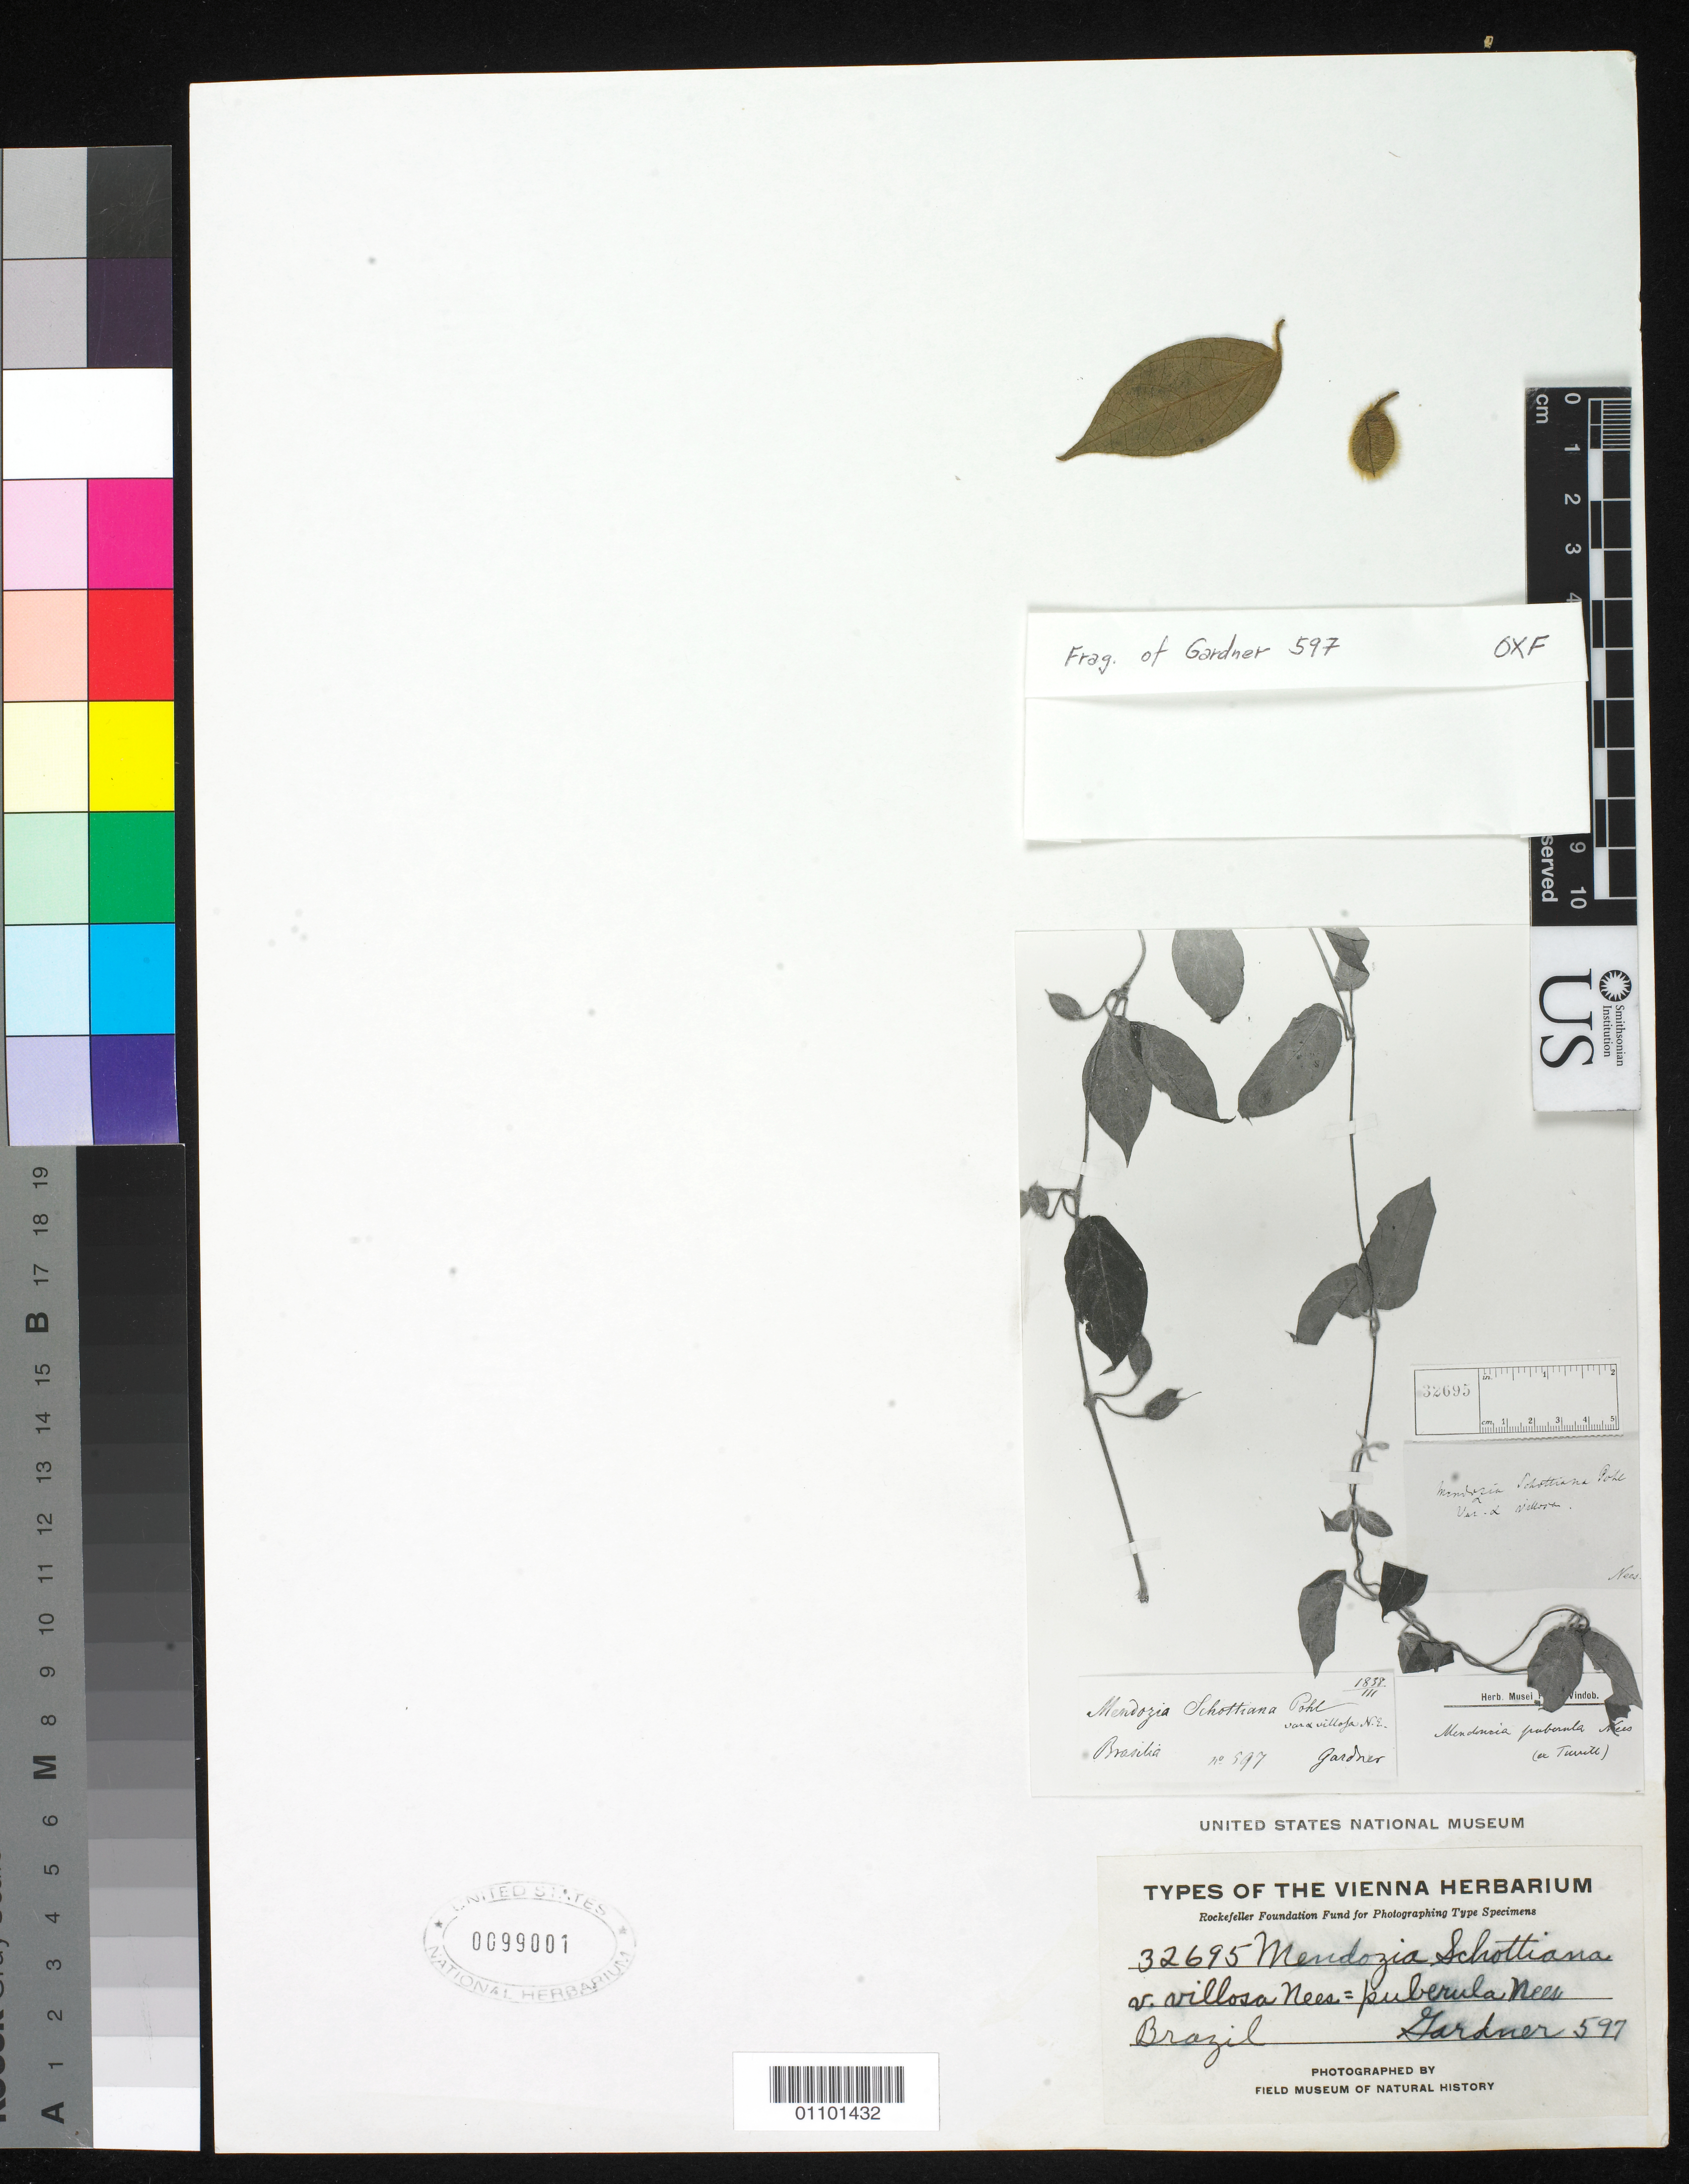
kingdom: Plantae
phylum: Tracheophyta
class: Magnoliopsida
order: Lamiales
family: Acanthaceae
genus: Mendoncia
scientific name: Mendoncia schottiana var. villosa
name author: Nees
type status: Type Collection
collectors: G. Gardner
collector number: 597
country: Brazil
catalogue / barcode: US 99001